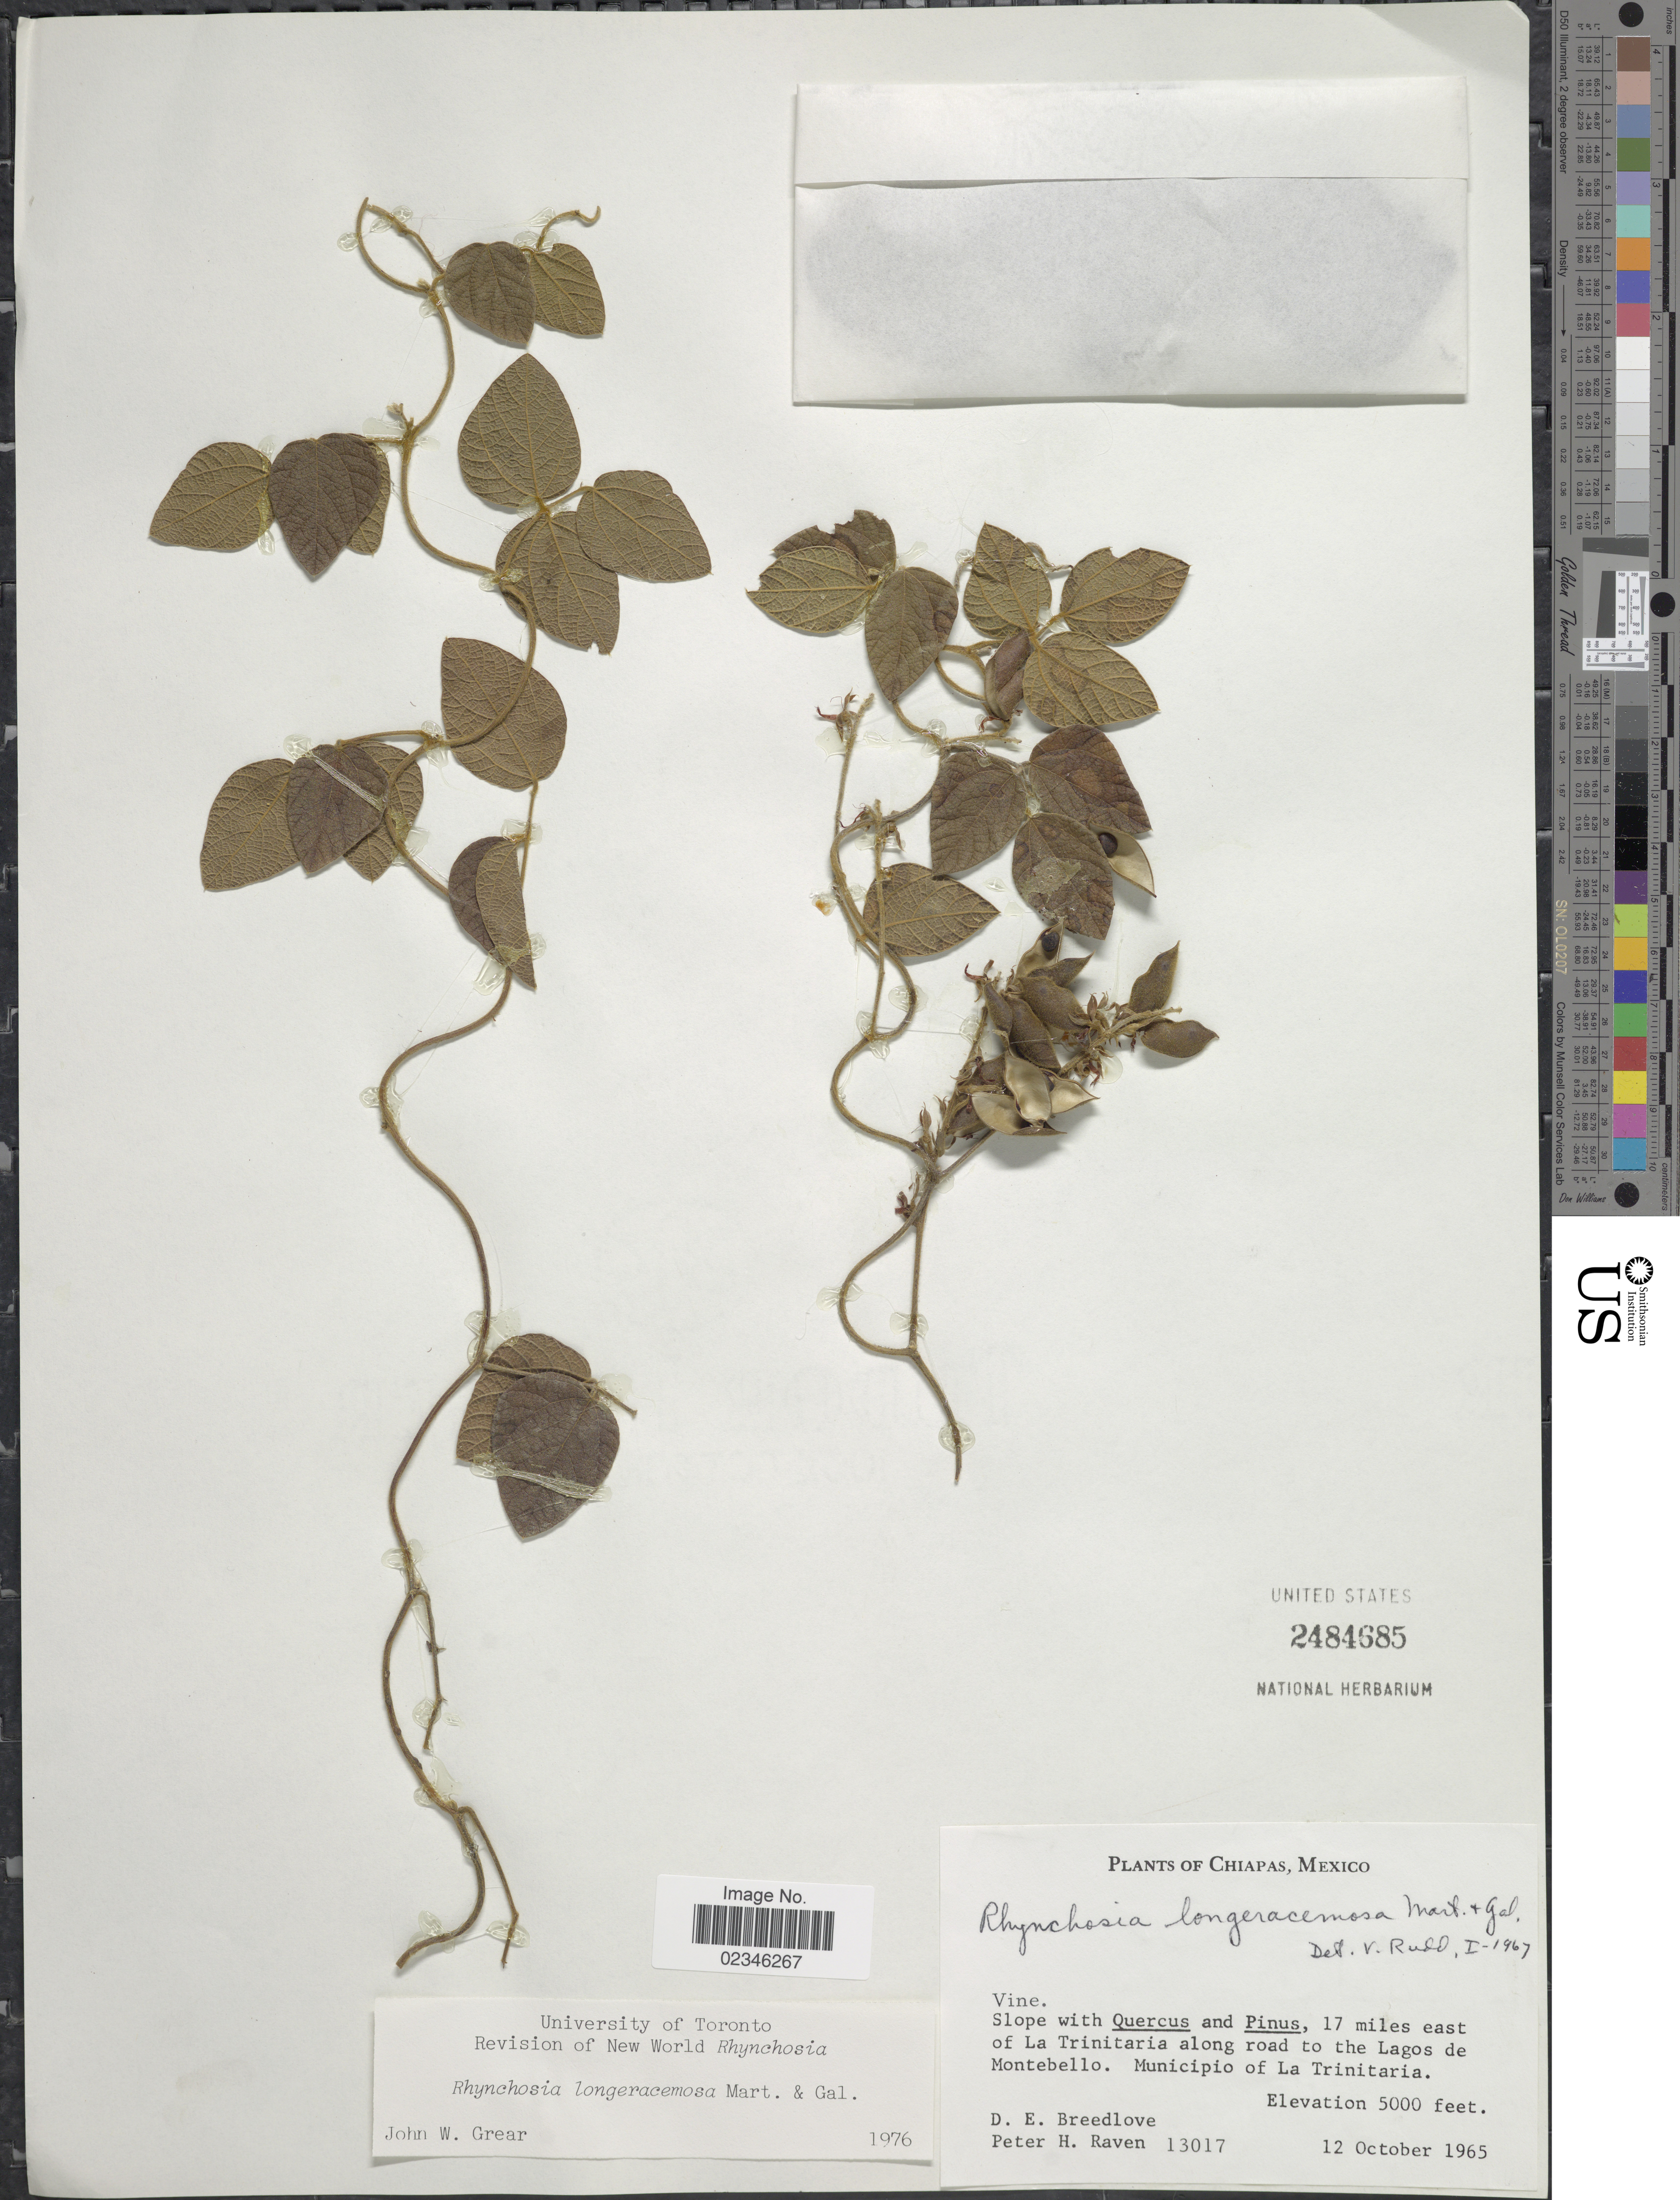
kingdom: Plantae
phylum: Tracheophyta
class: Magnoliopsida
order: Fabales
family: Fabaceae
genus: Rhynchosia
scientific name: Rhynchosia longeracemosa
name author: M. Martens & Galeotti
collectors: D. E. Breedlove & P. Raven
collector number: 13017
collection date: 1965-10-12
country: Mexico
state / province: Chiapas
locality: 17 miles east of La Trinitaria along road to the Lagos de Montebello. Municipio of La Trinitaria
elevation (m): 1524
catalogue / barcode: US 2584685